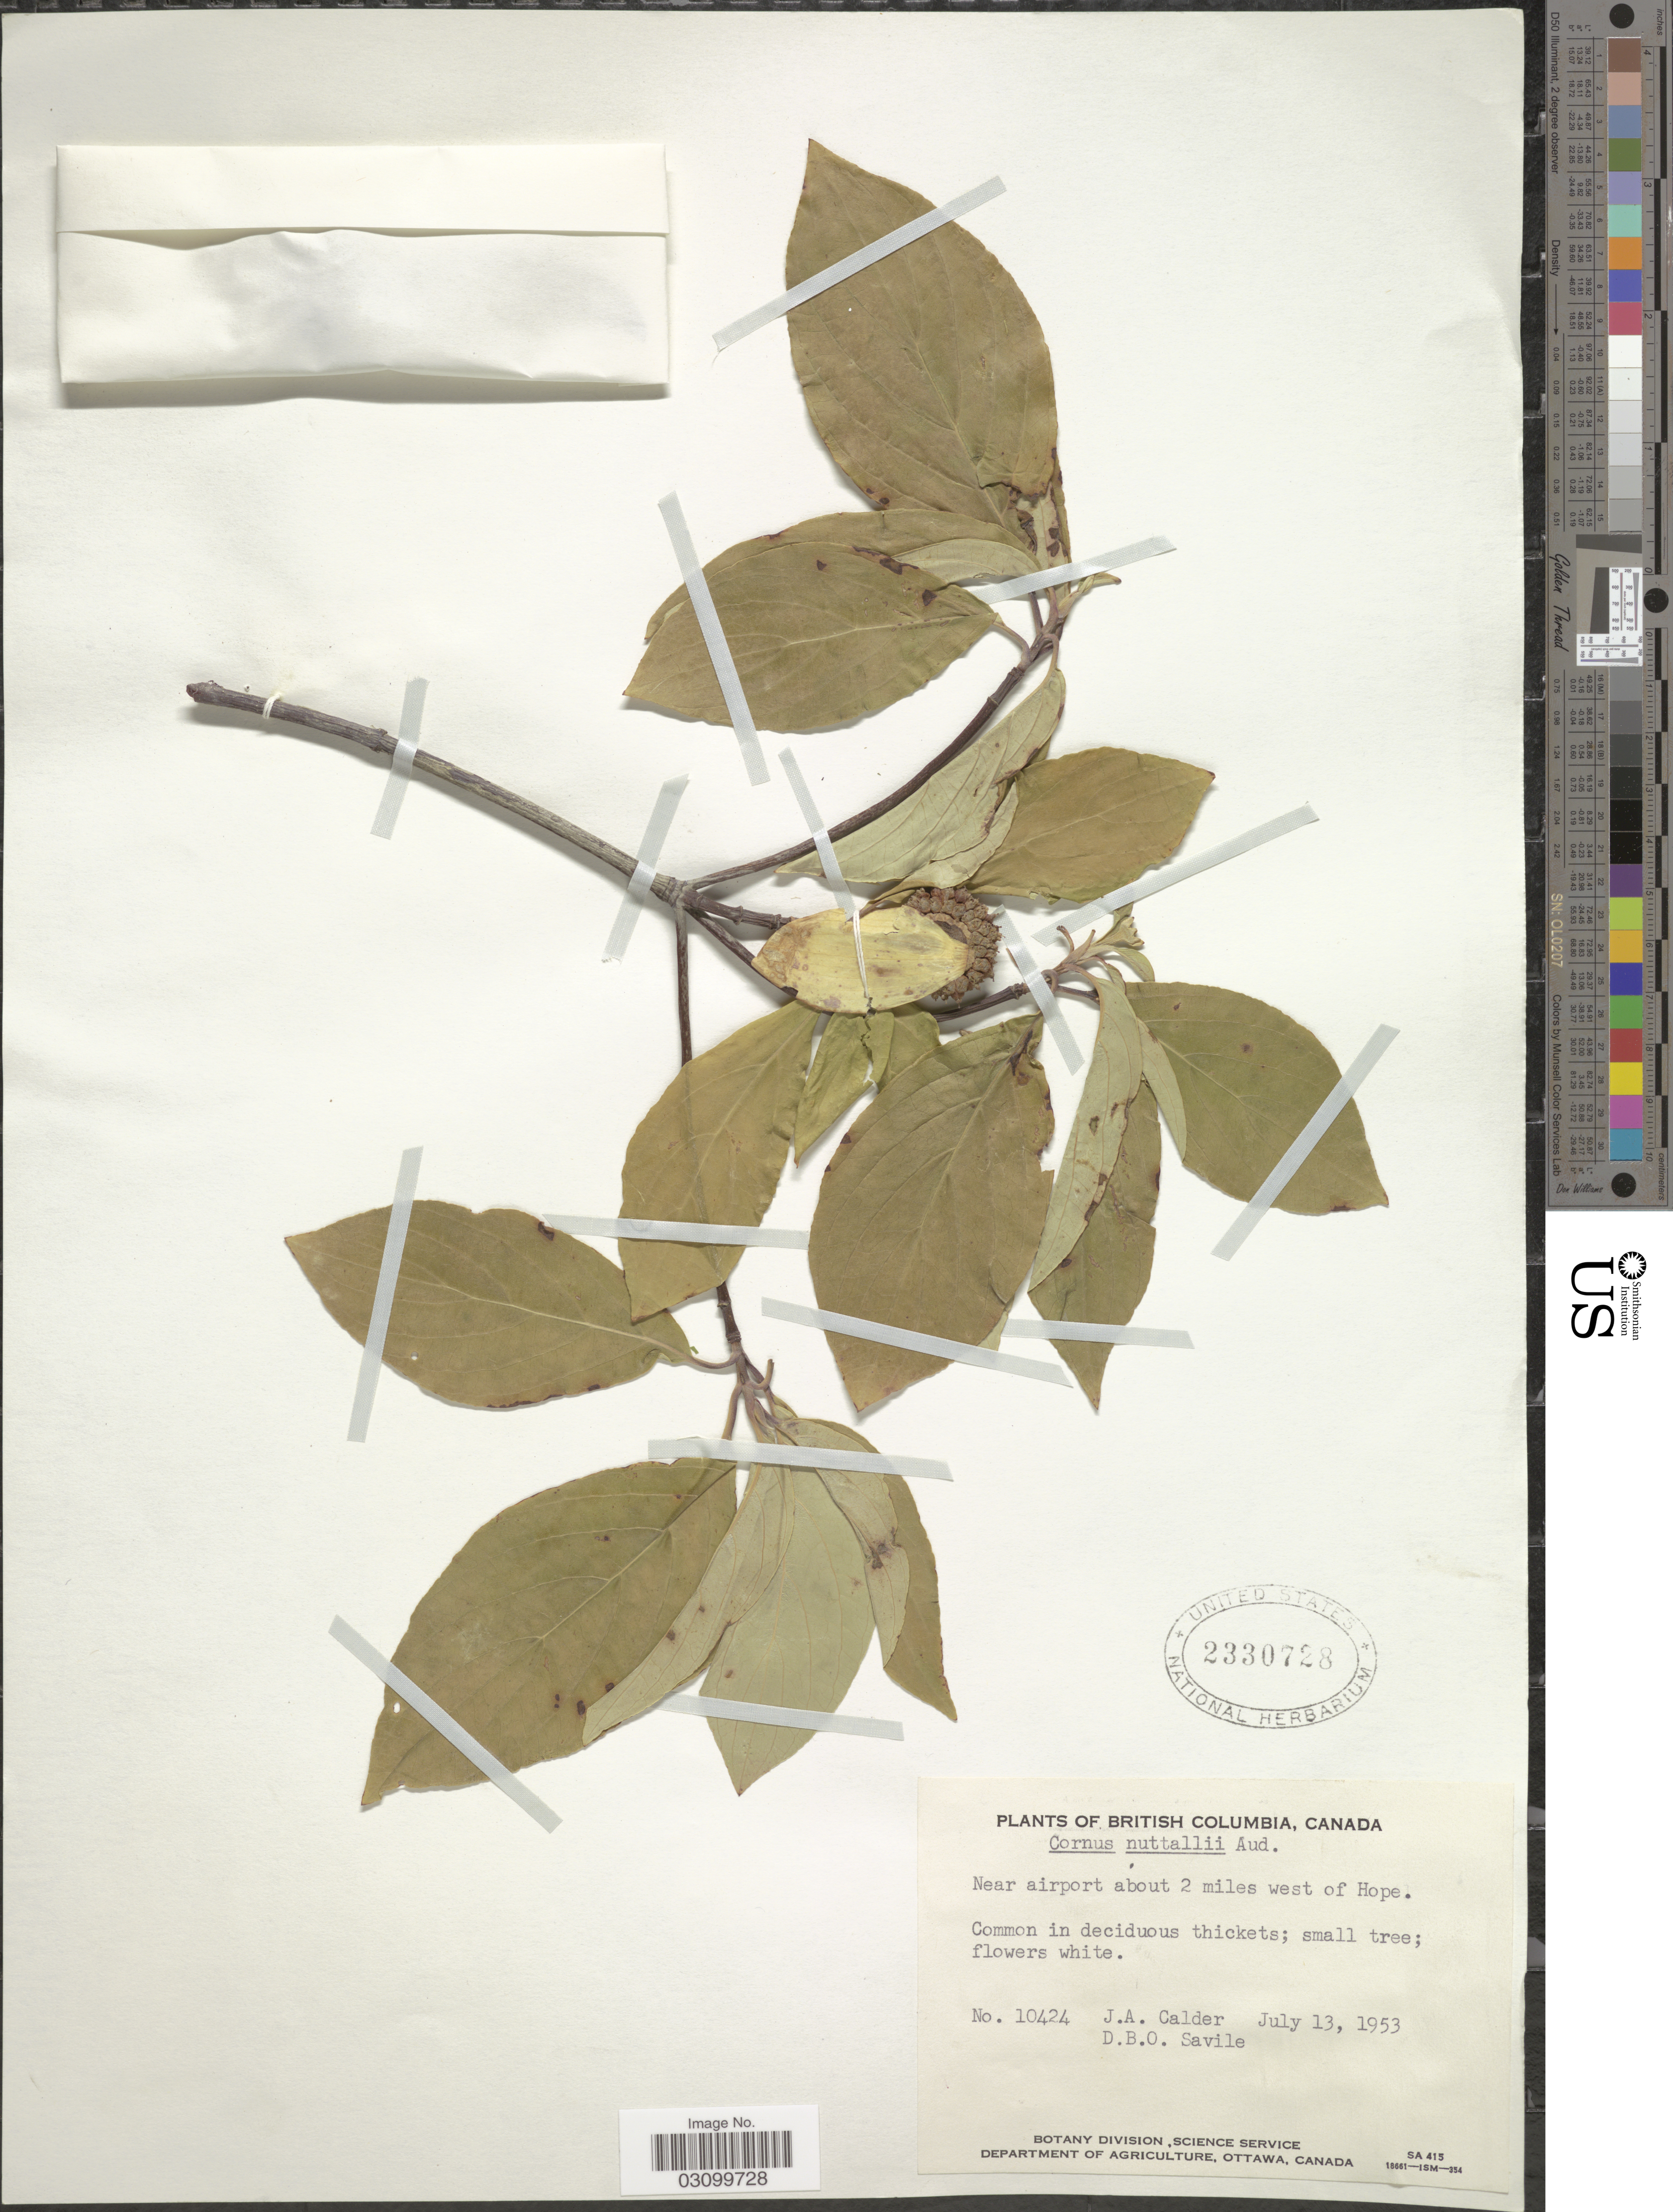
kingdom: Plantae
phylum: Tracheophyta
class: Magnoliopsida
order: Cornales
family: Cornaceae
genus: Cornus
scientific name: Cornus nuttallii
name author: Audubon ex Torr. & A. Gray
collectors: J. A. Calder & D. Savile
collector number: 10424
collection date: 1953-07-13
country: Canada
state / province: British Columbia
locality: Near airport about 2 miles west of Hope.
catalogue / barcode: US 2330728